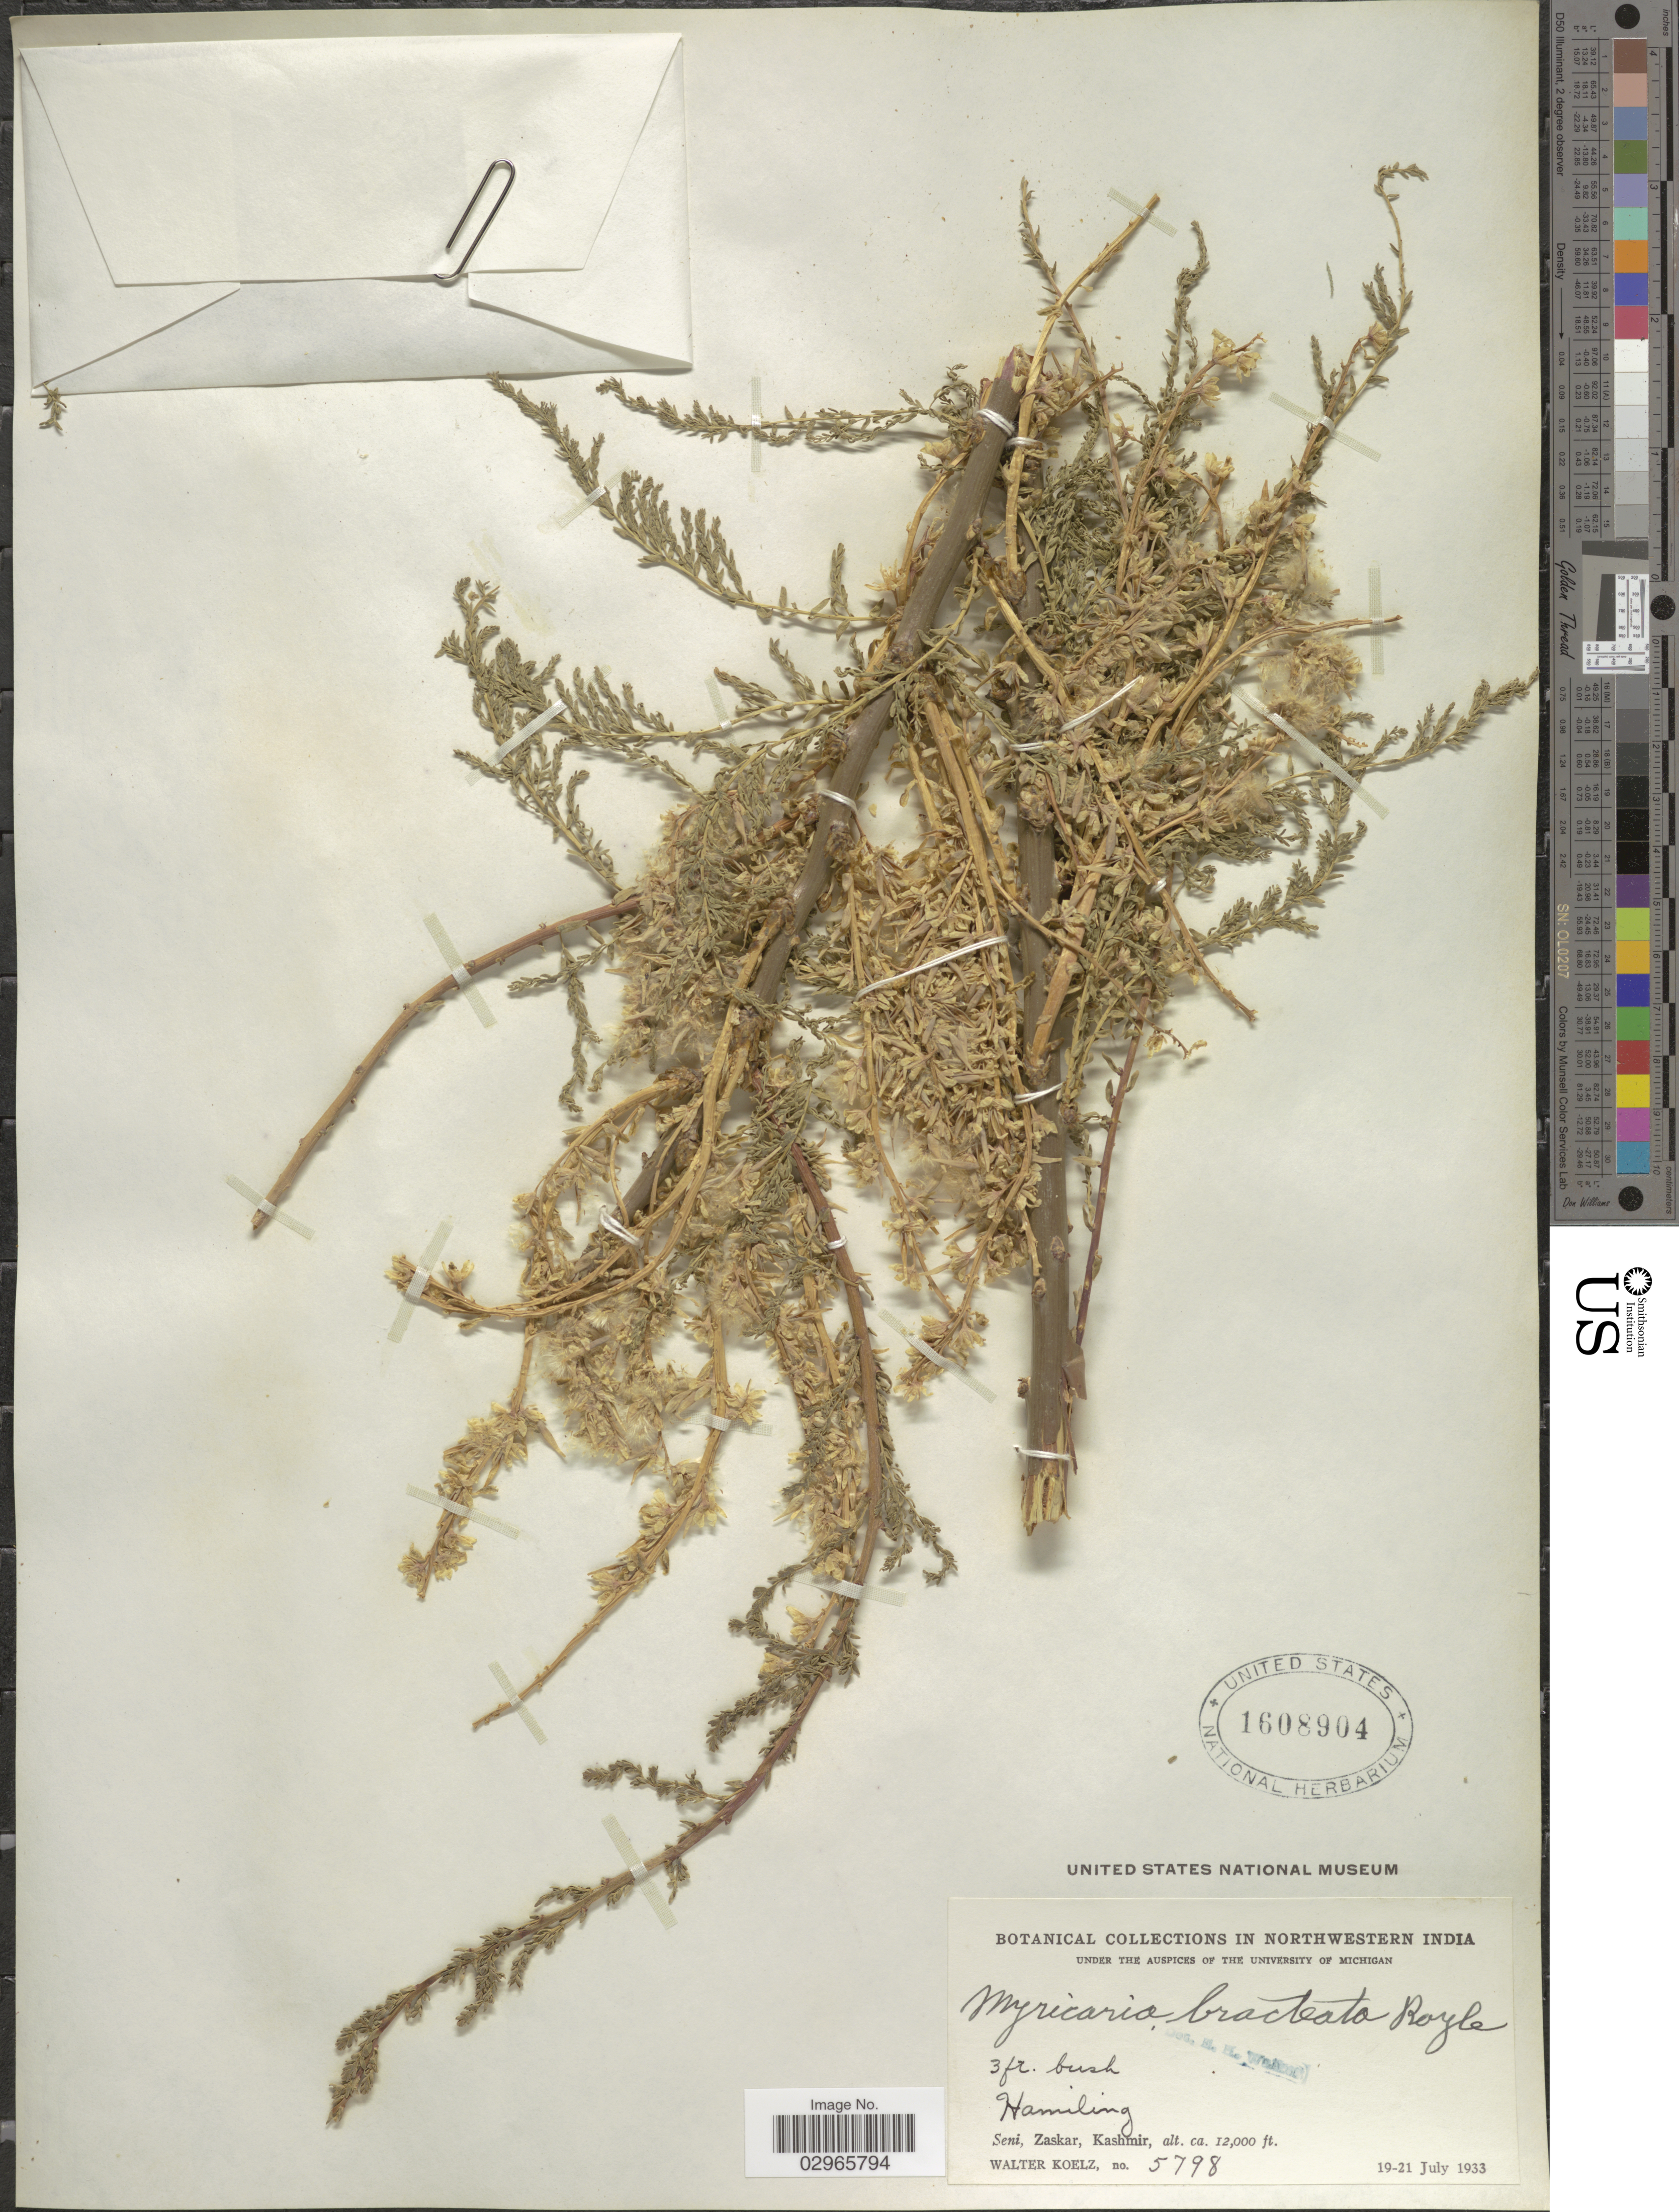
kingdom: Plantae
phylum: Tracheophyta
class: Magnoliopsida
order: Caryophyllales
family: Tamaricaceae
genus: Myricaria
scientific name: Myricaria bracteata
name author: Royle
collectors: W. N. Koelz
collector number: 8798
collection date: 1933-07-19/1933-07-21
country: India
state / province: Jammu and Kashmir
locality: Northwestern India. Hamiling. Seni, Zaskar, Kashmir.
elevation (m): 3658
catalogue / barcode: US 1608904